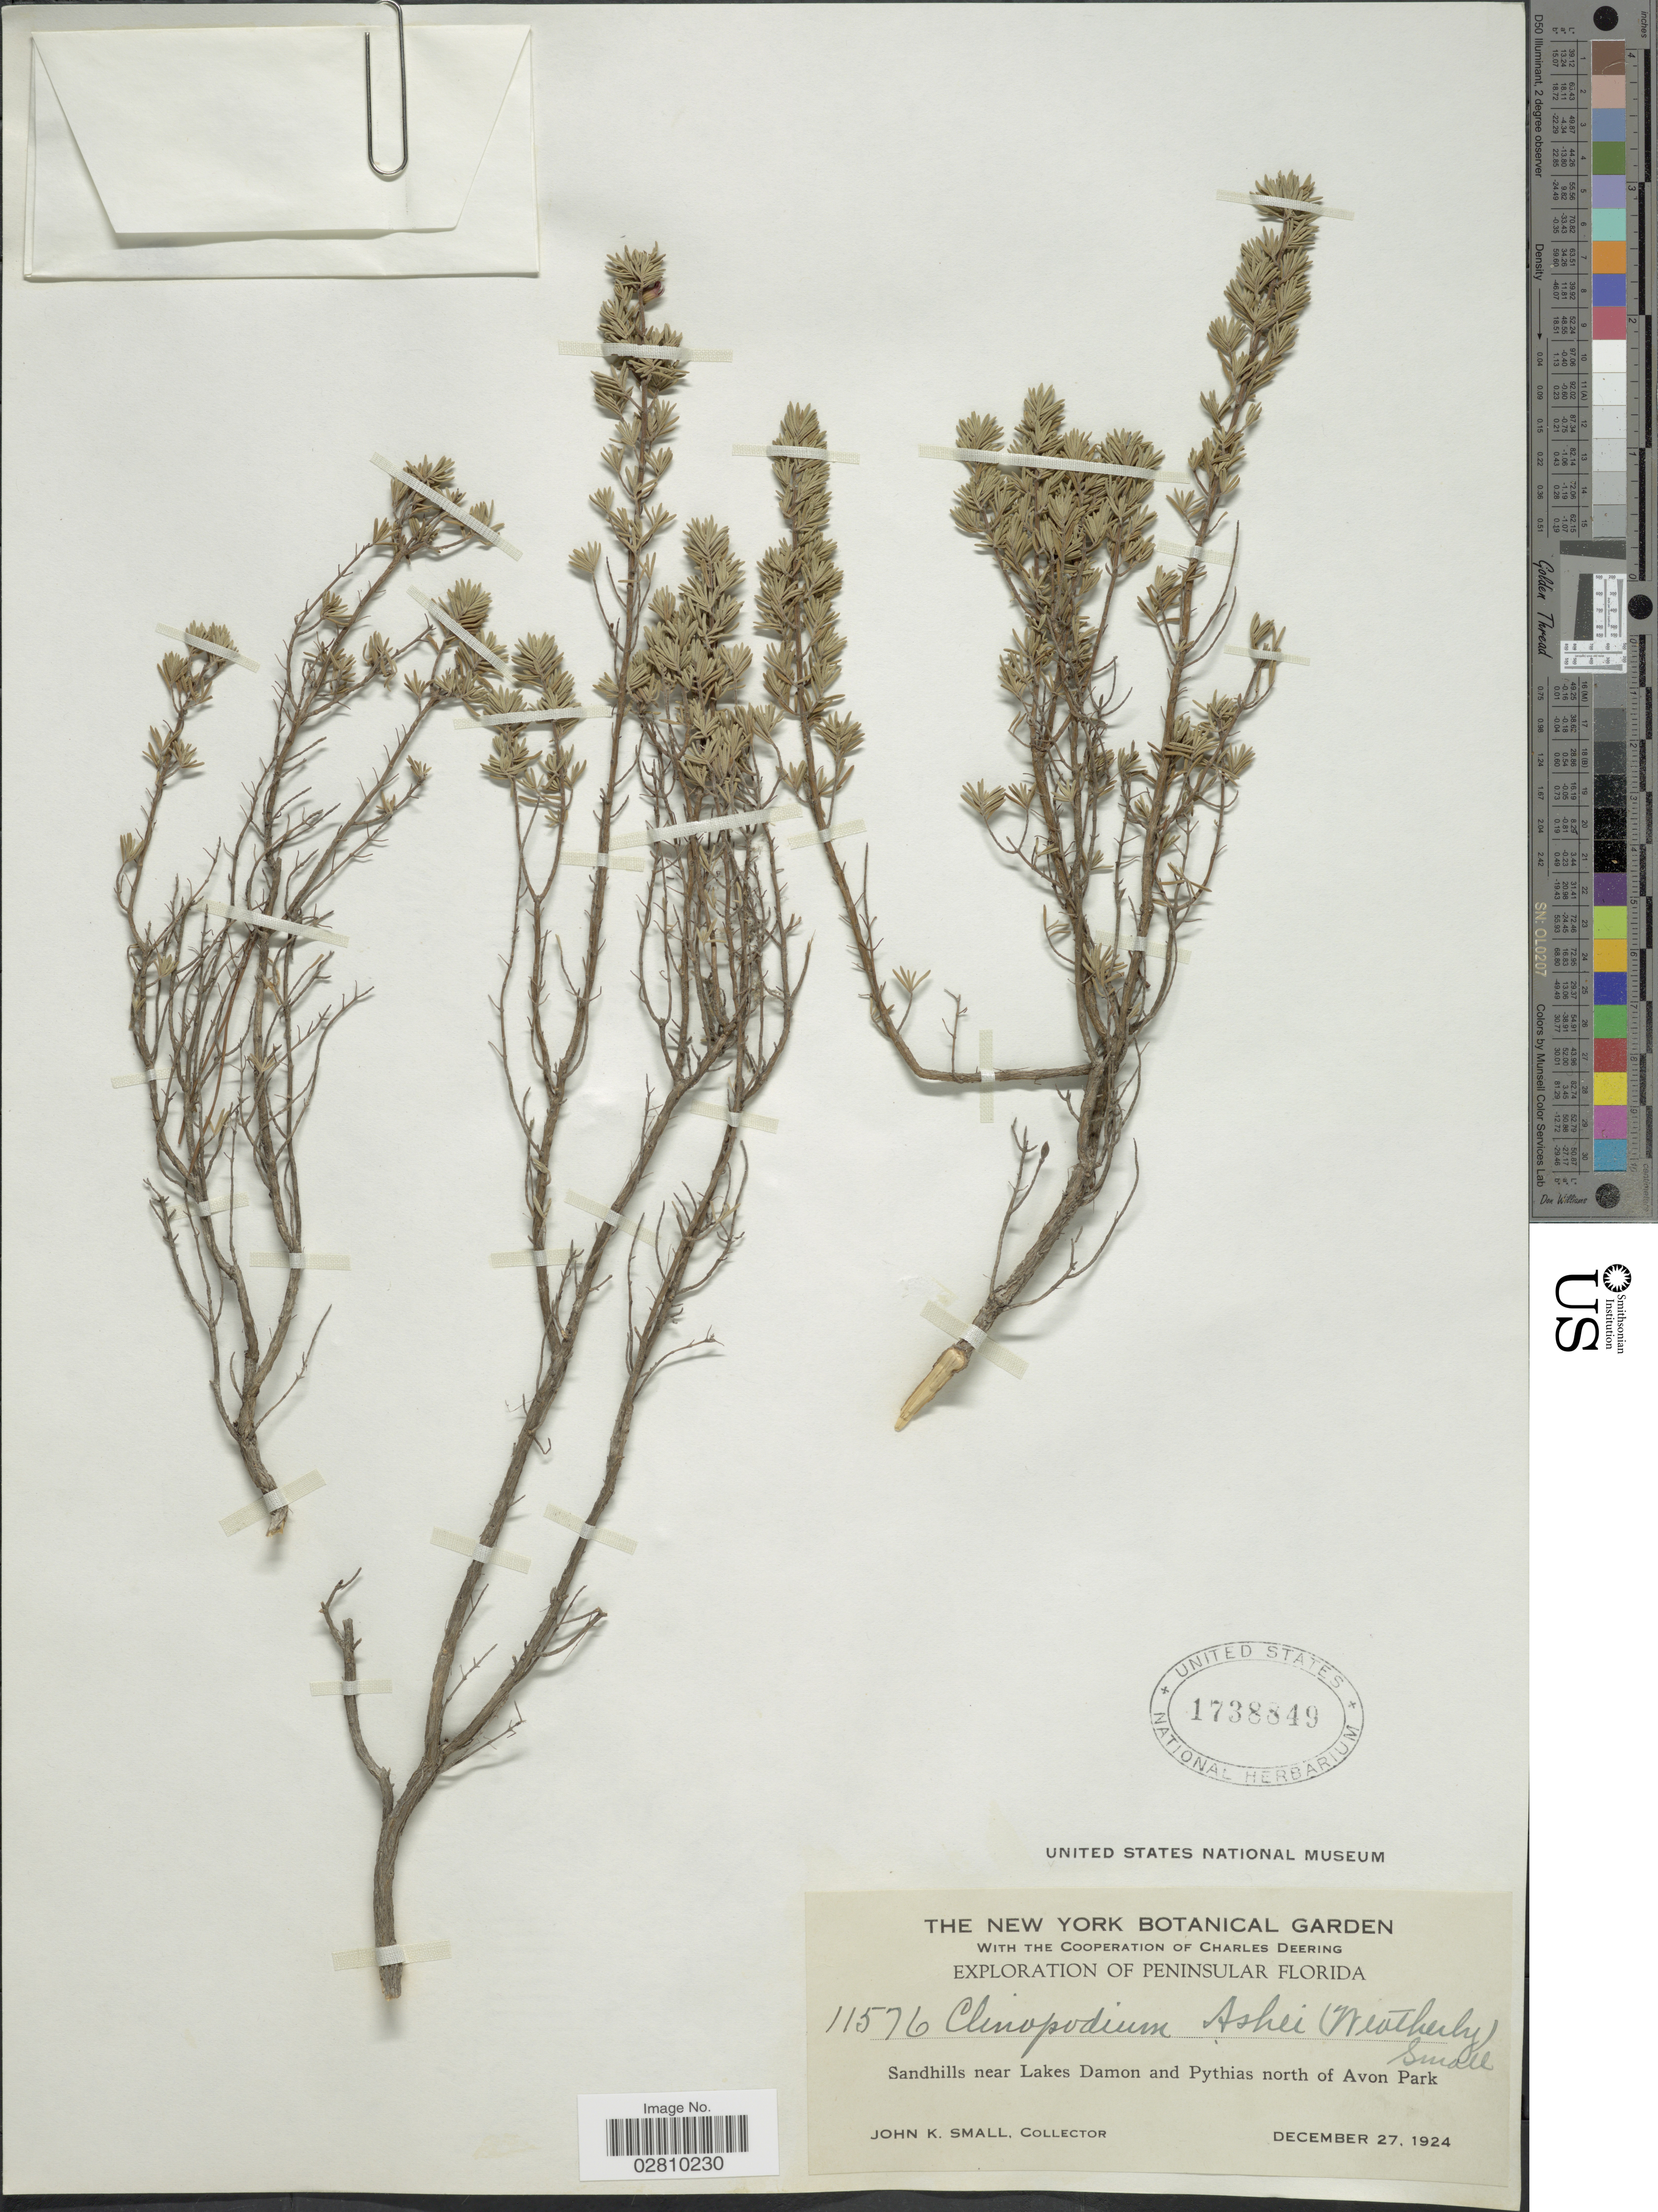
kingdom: Plantae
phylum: Tracheophyta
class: Magnoliopsida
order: Lamiales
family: Lamiaceae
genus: Clinopodium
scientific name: Clinopodium ashei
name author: (Weath.) Small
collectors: J. K. Small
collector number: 11576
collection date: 1924-12-27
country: United States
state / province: Florida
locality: Peninsular Florida. Sandhills near Lakes Damon and Pythias north of Avon Park.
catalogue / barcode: US 1738849